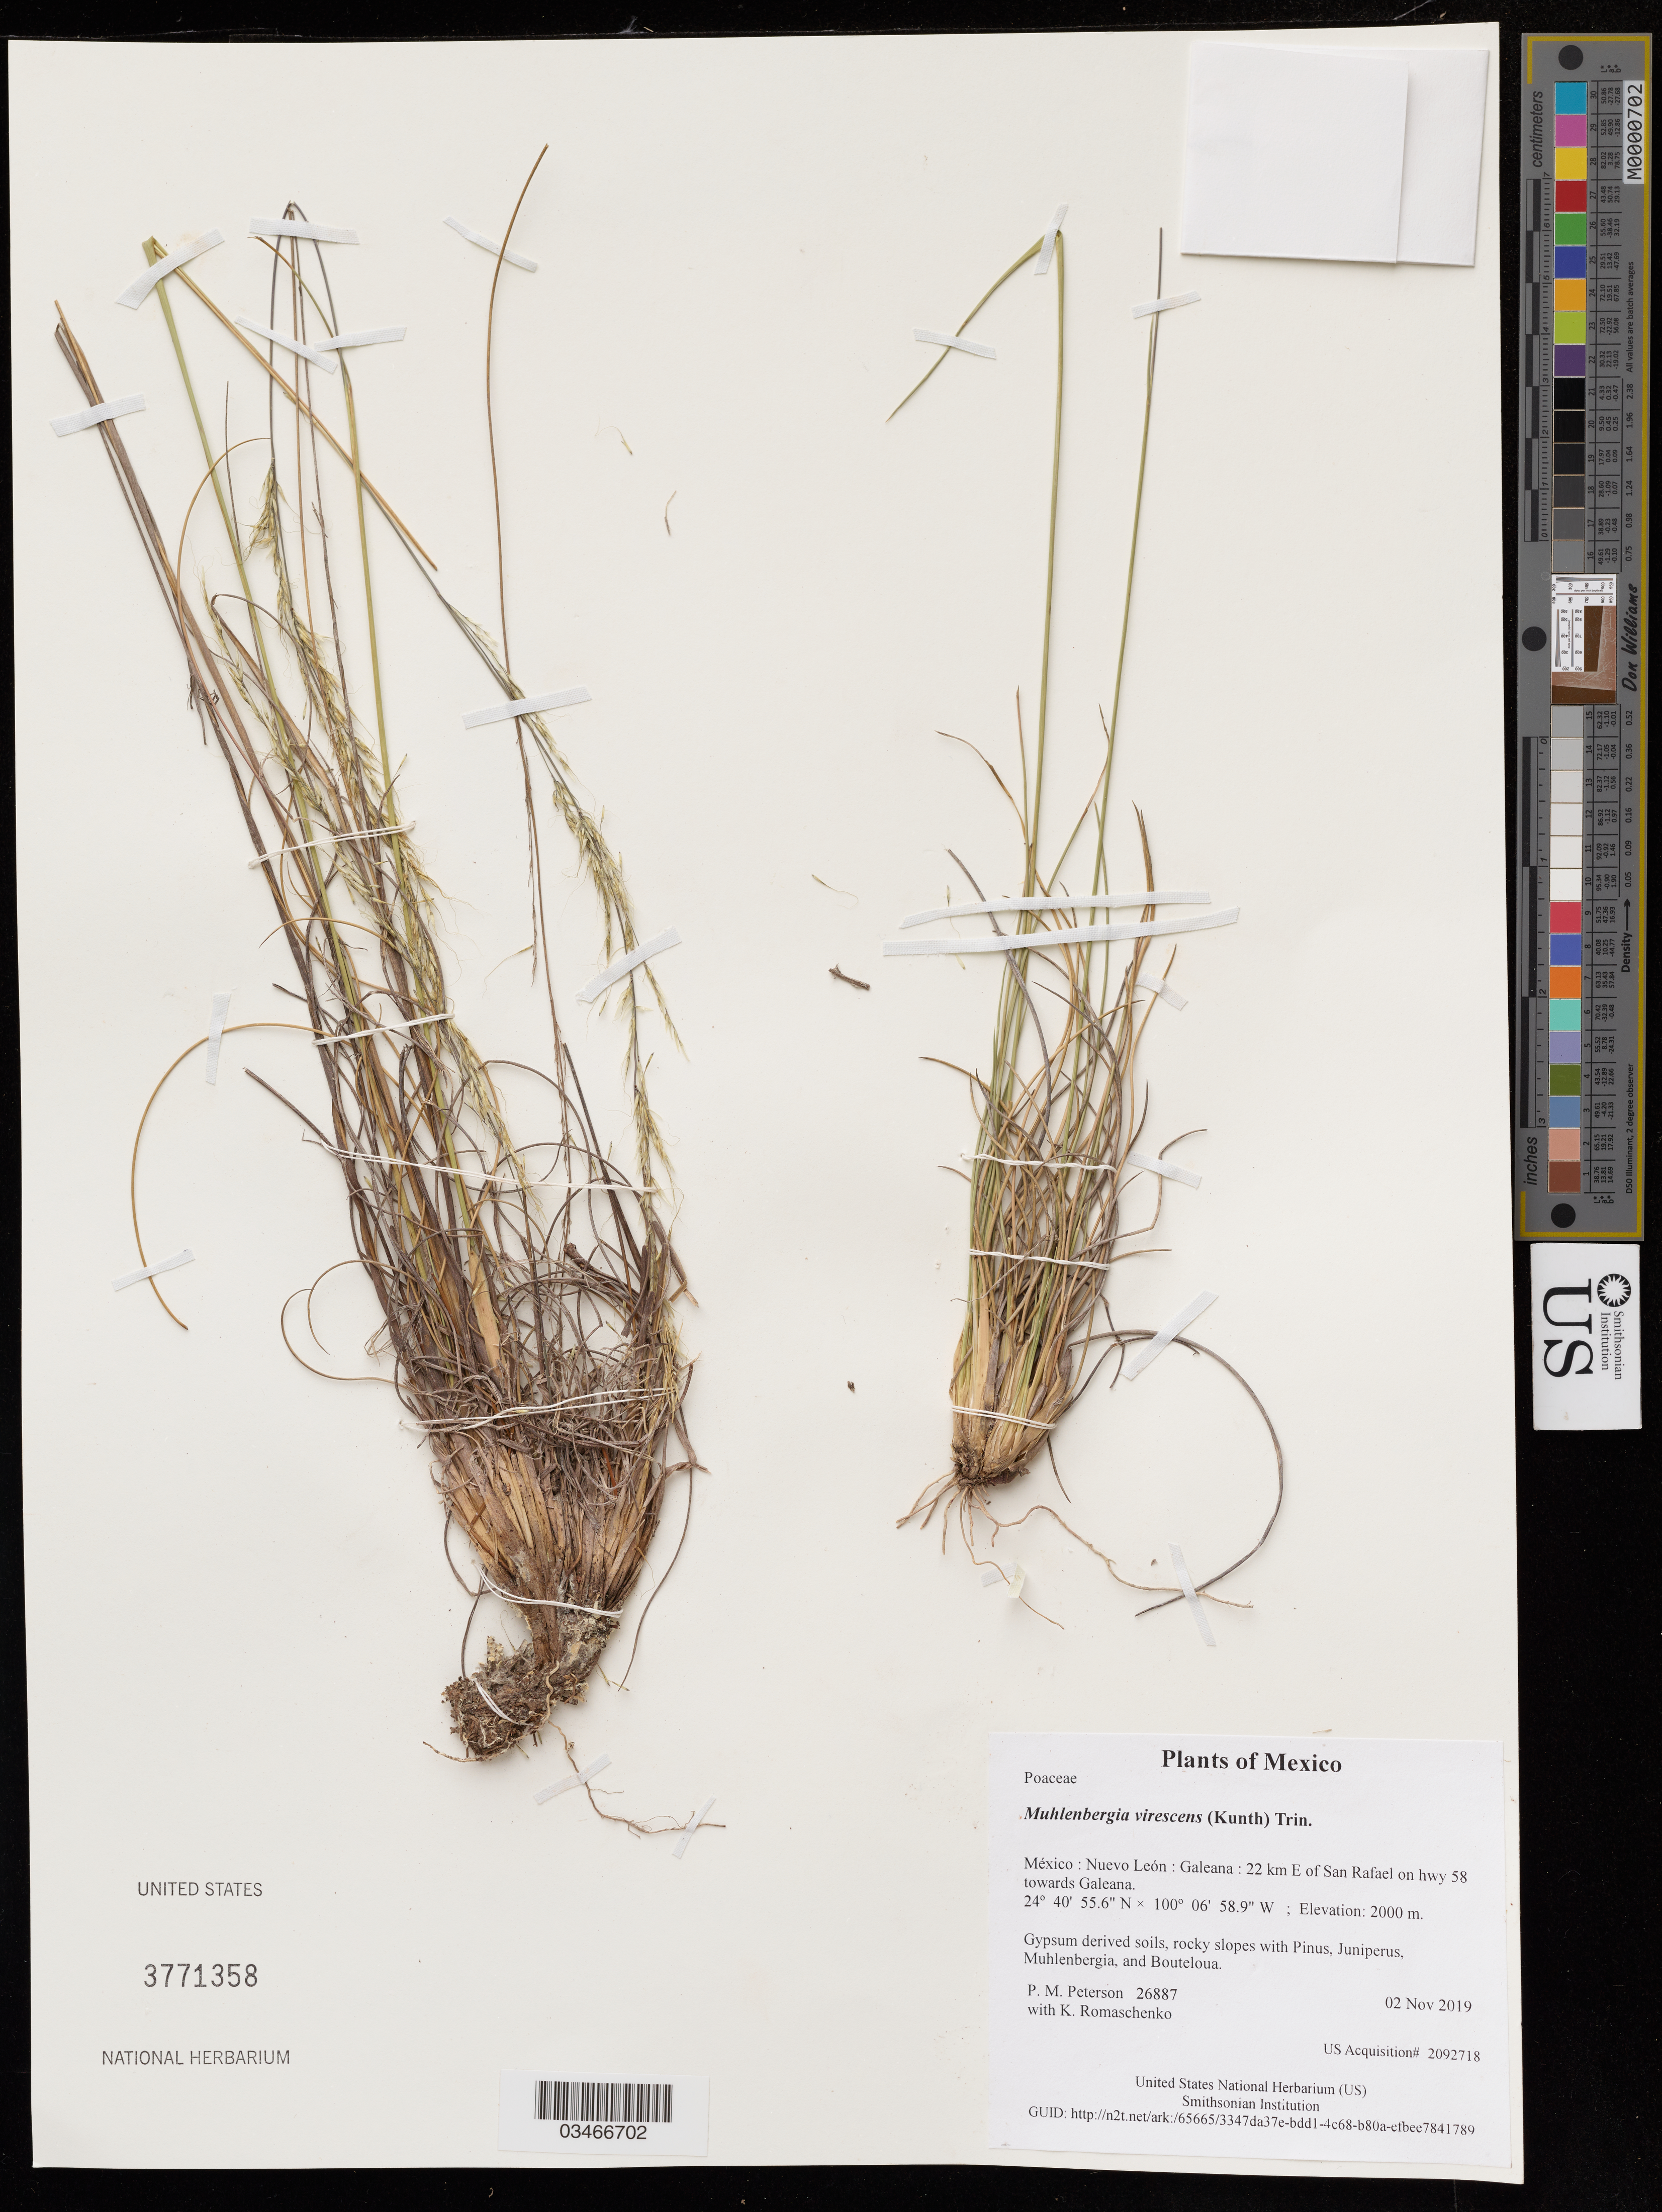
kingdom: Plantae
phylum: Tracheophyta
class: Liliopsida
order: Poales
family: Poaceae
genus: Muhlenbergia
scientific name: Muhlenbergia virescens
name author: (Kunth) Trin.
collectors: P. M. Peterson & K. Romaschenko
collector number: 26887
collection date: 2019-11-02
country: México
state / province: Nuevo León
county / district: Galeana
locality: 22 km E of San Rafael on hwy 58 towards Galeana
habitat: Gypsum derived soils, rocky slopes with Pinus, Juniperus, Muhlenbergia, and Bouteloua.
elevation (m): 2000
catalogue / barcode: US 3771358